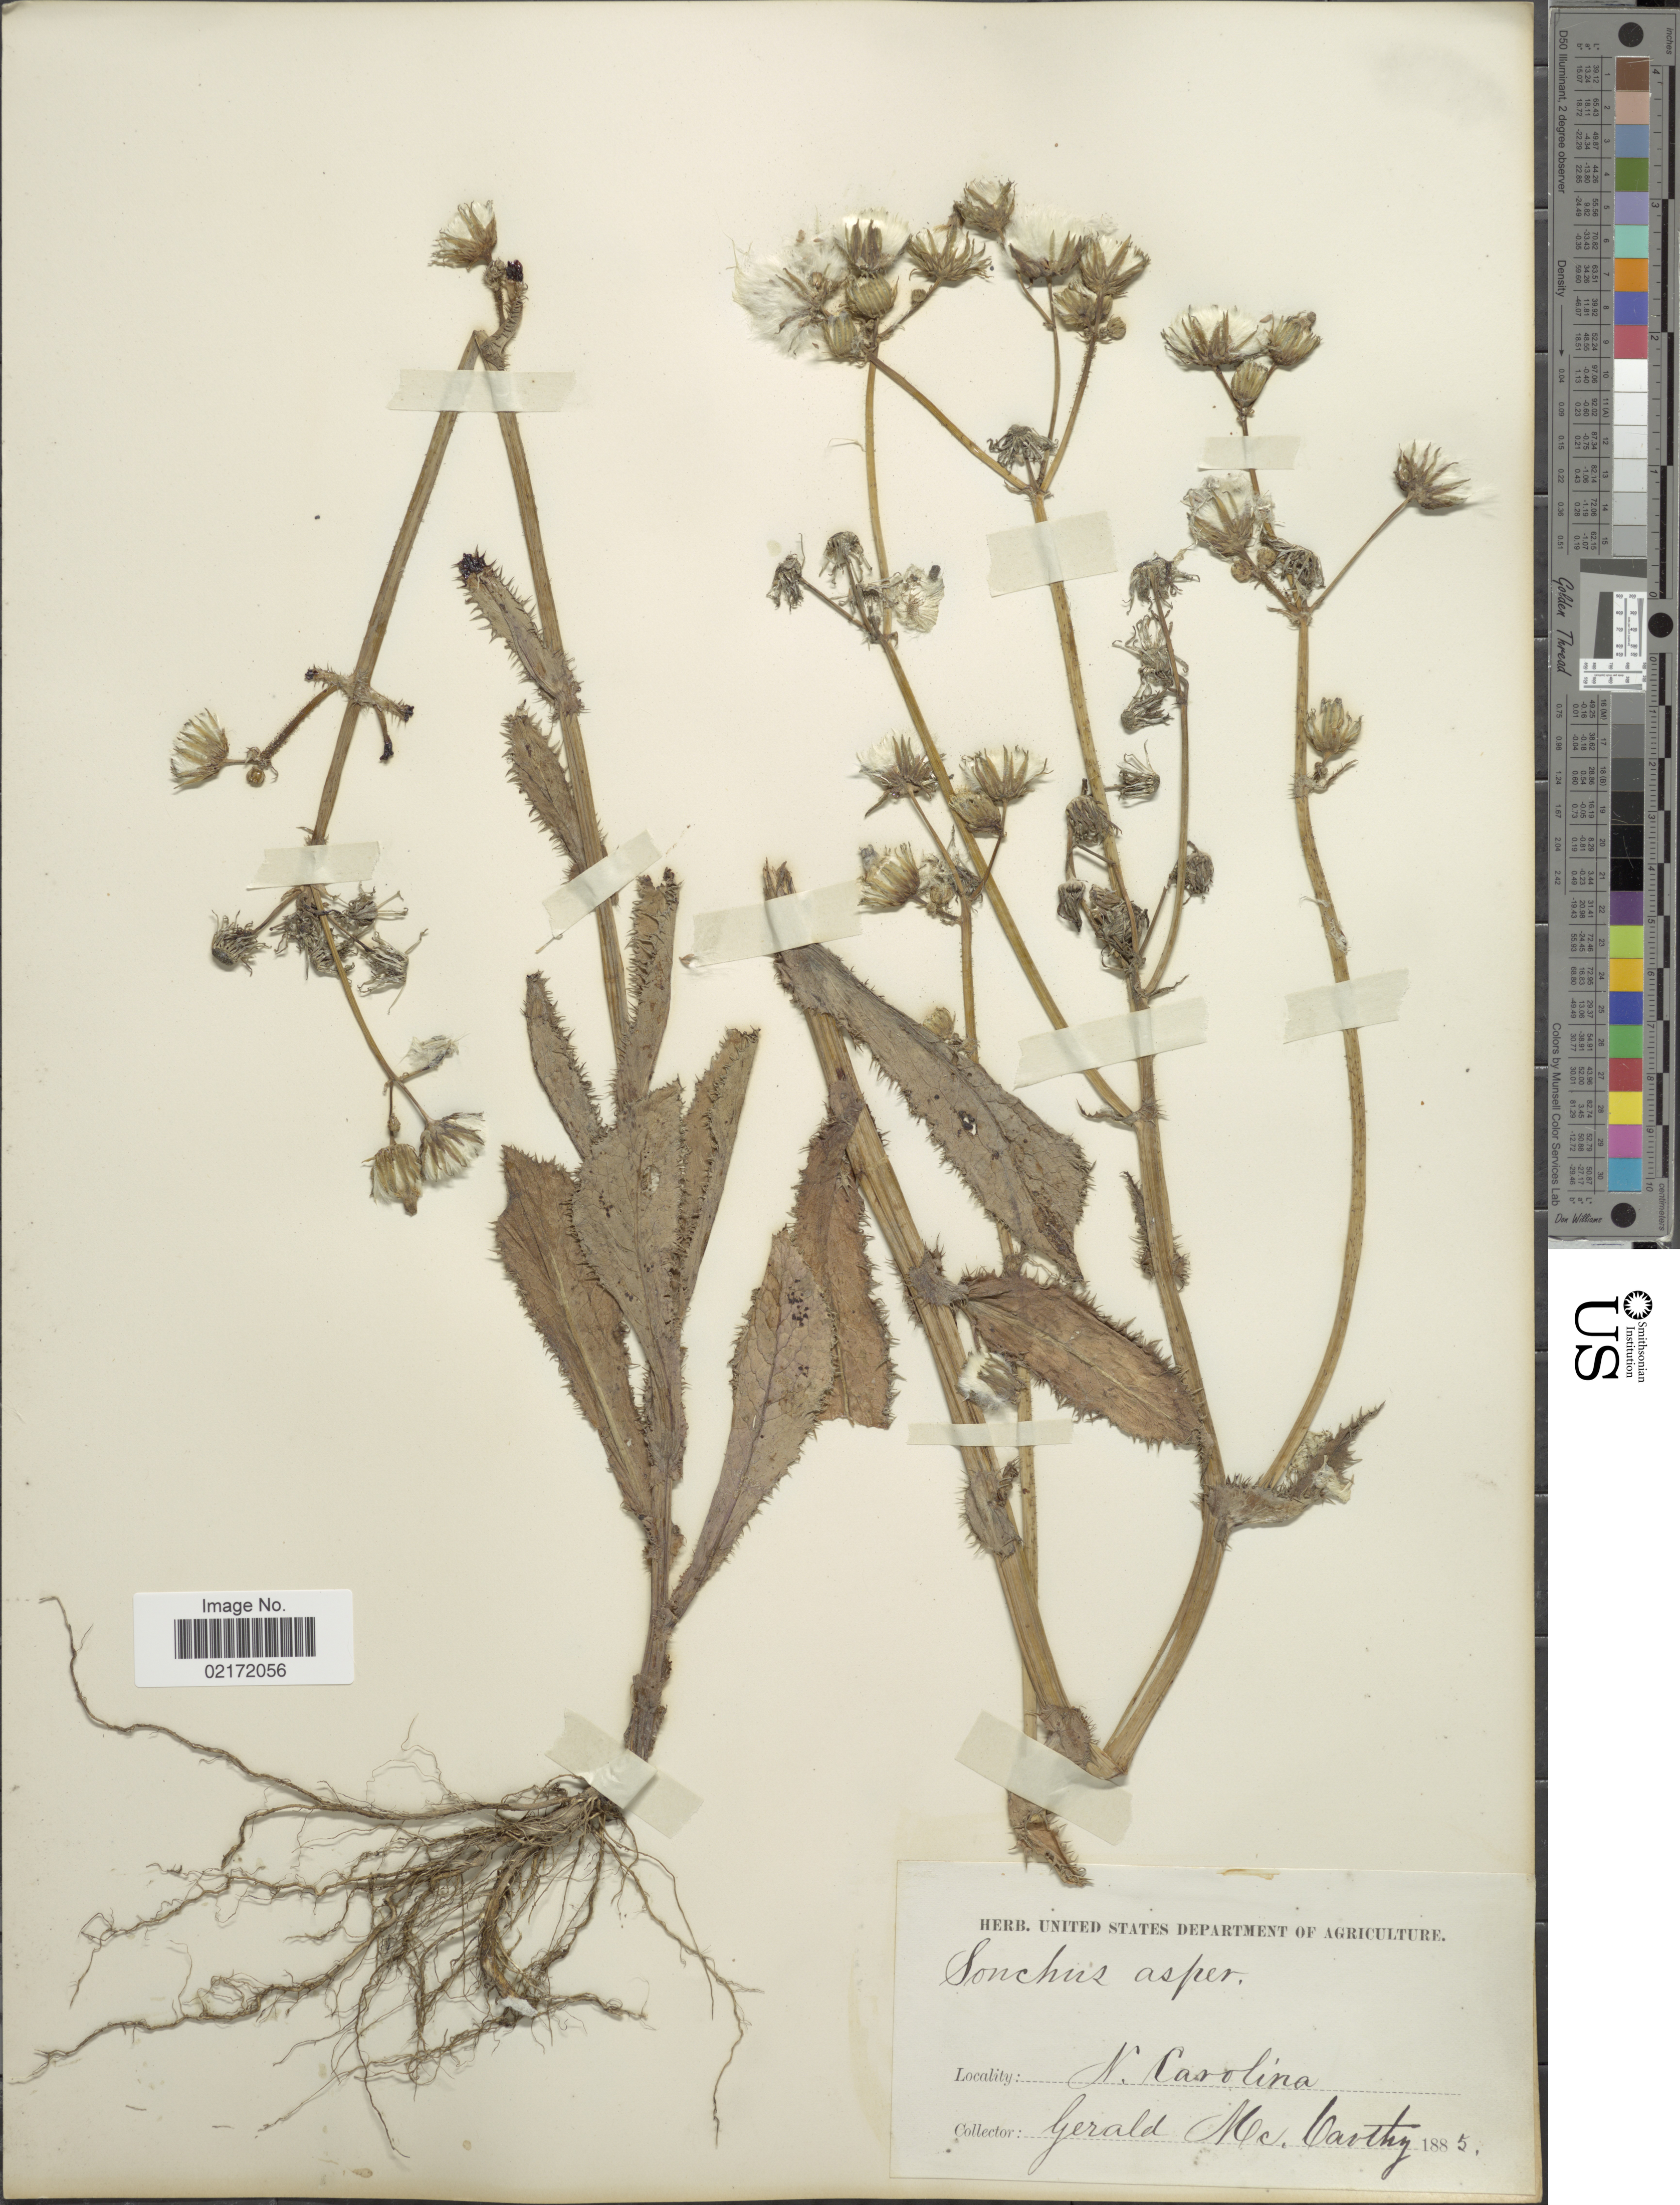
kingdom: Plantae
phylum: Tracheophyta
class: Magnoliopsida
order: Asterales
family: Asteraceae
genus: Sonchus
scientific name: Sonchus asper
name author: (L.) Hill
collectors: G. McCarthy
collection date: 1885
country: United States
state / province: North Carolina